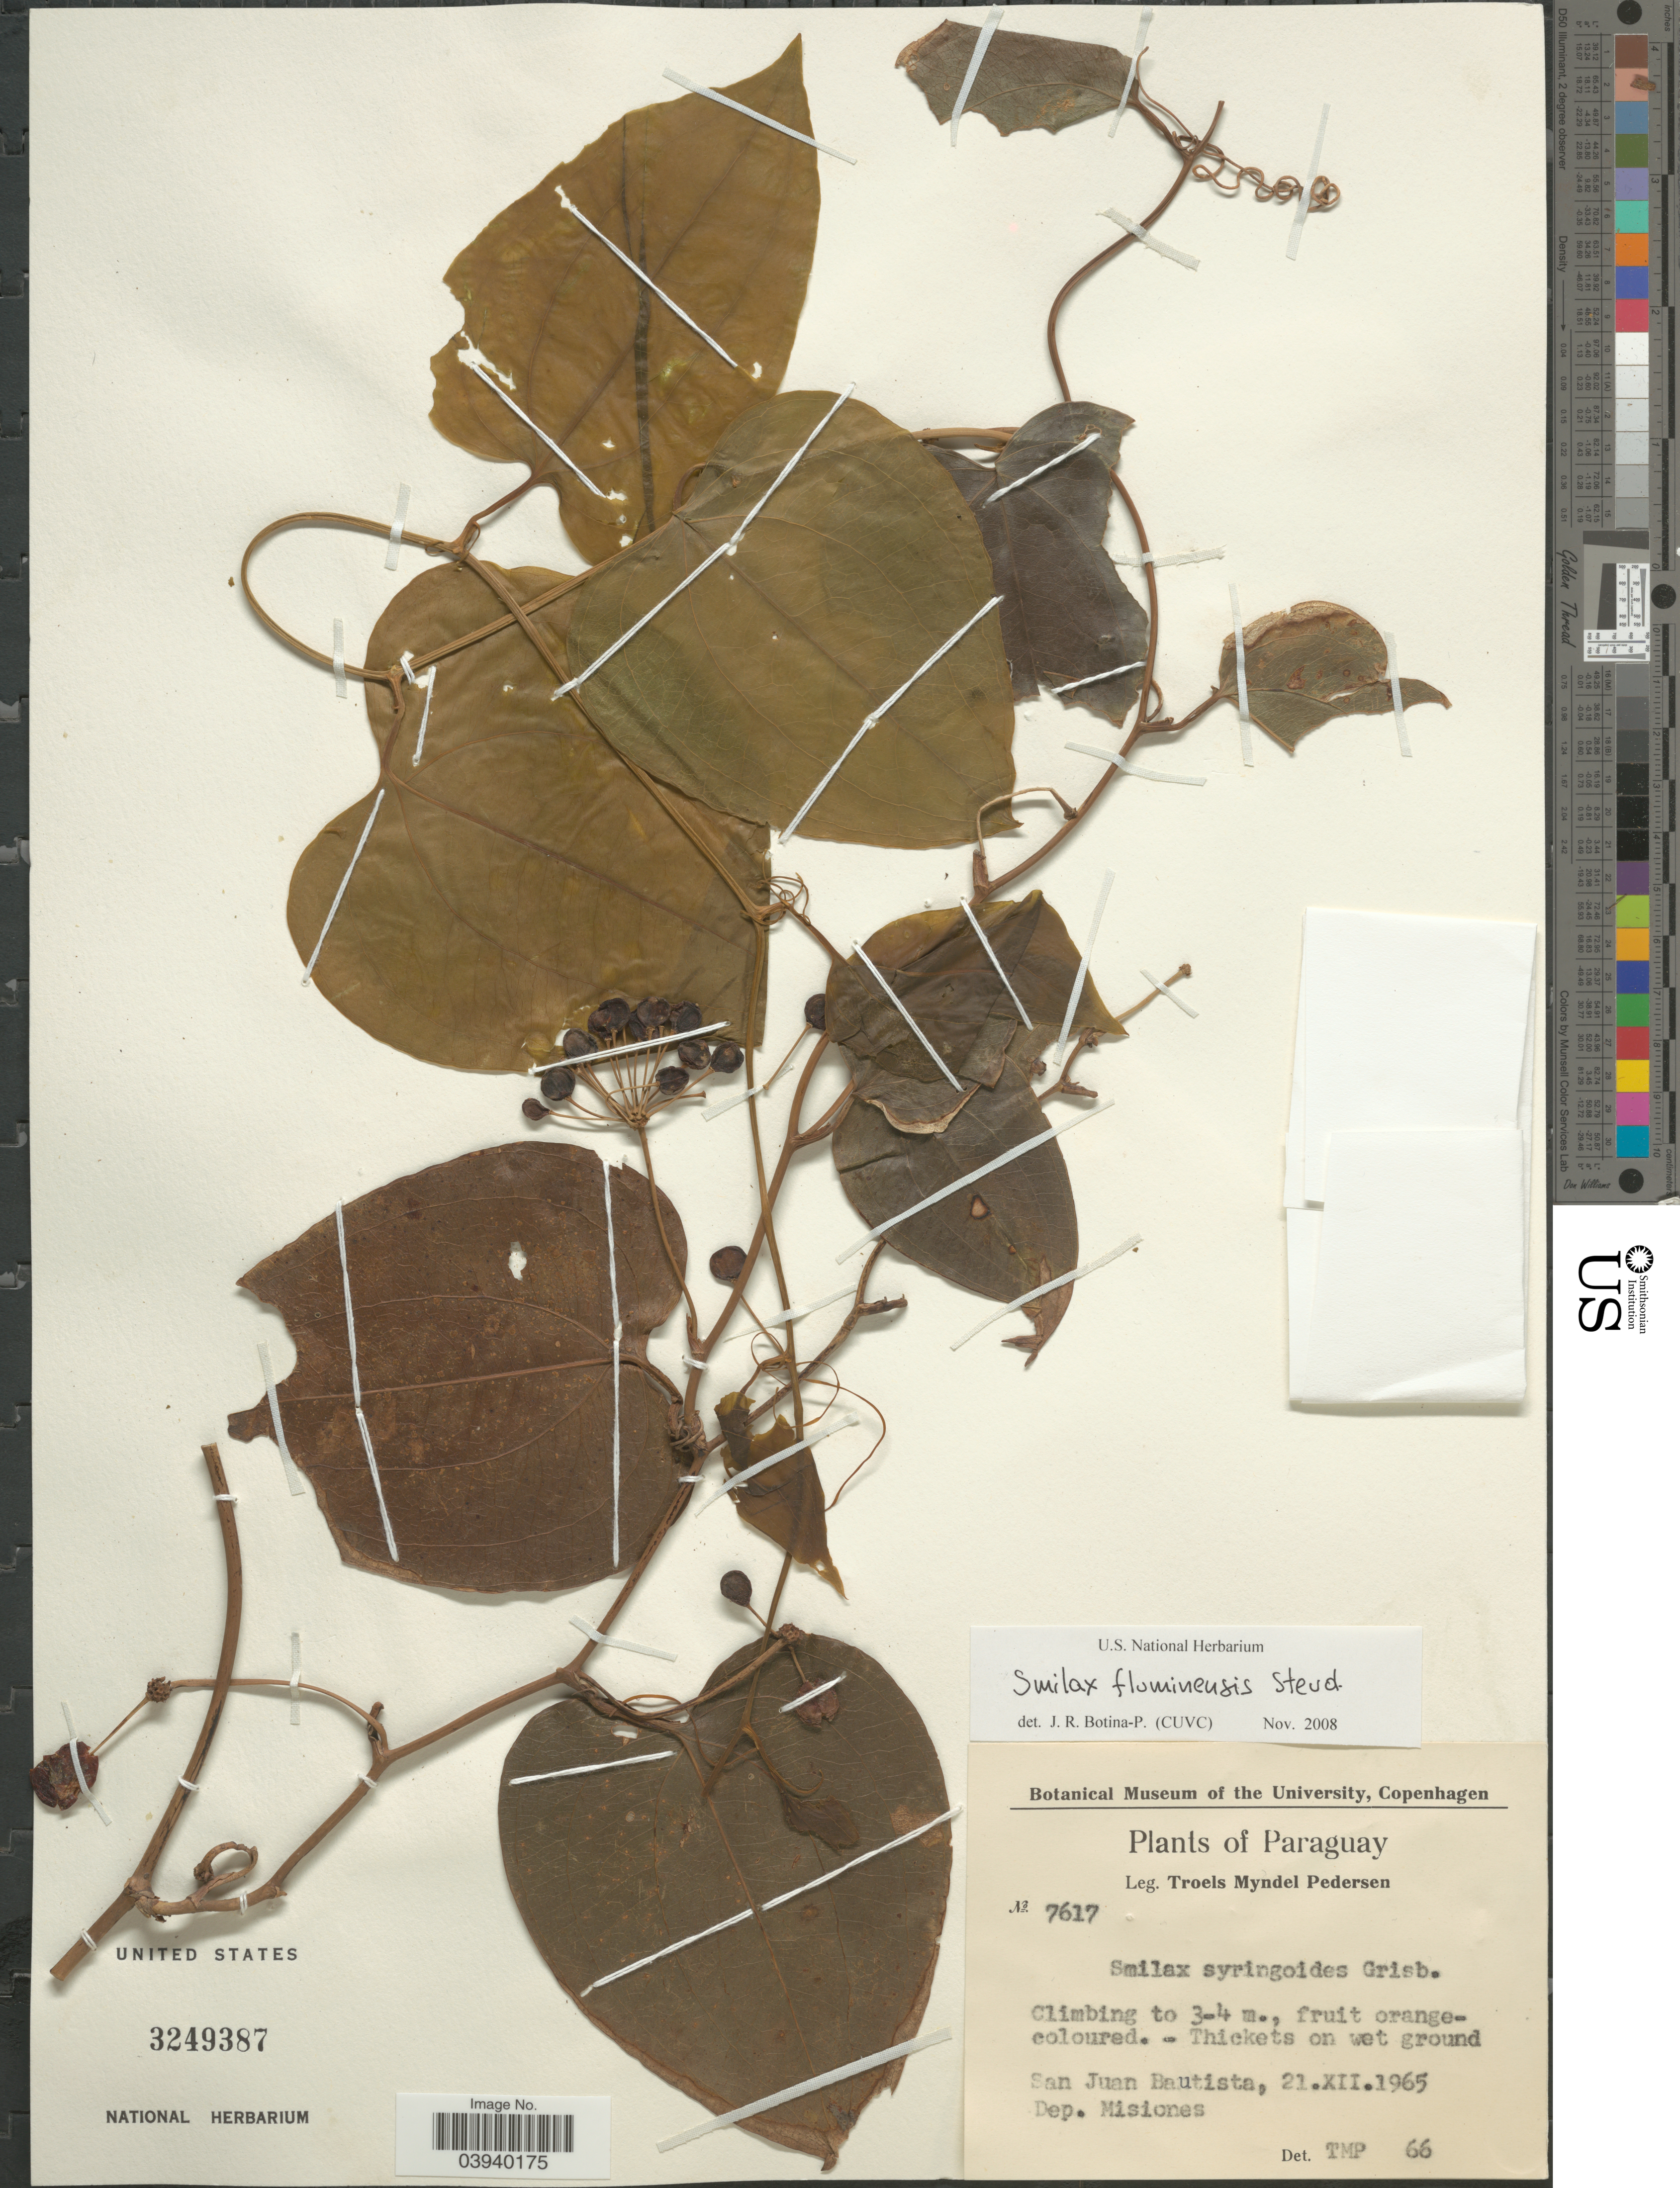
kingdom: Plantae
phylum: Tracheophyta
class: Liliopsida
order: Liliales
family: Smilacaceae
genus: Smilax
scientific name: Smilax fluminensis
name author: Steud.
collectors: T. Pederson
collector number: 7617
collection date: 1965-12-21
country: Paraguay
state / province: Misiones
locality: San Juan Bautista, Dep. Misiones.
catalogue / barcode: US 3249387